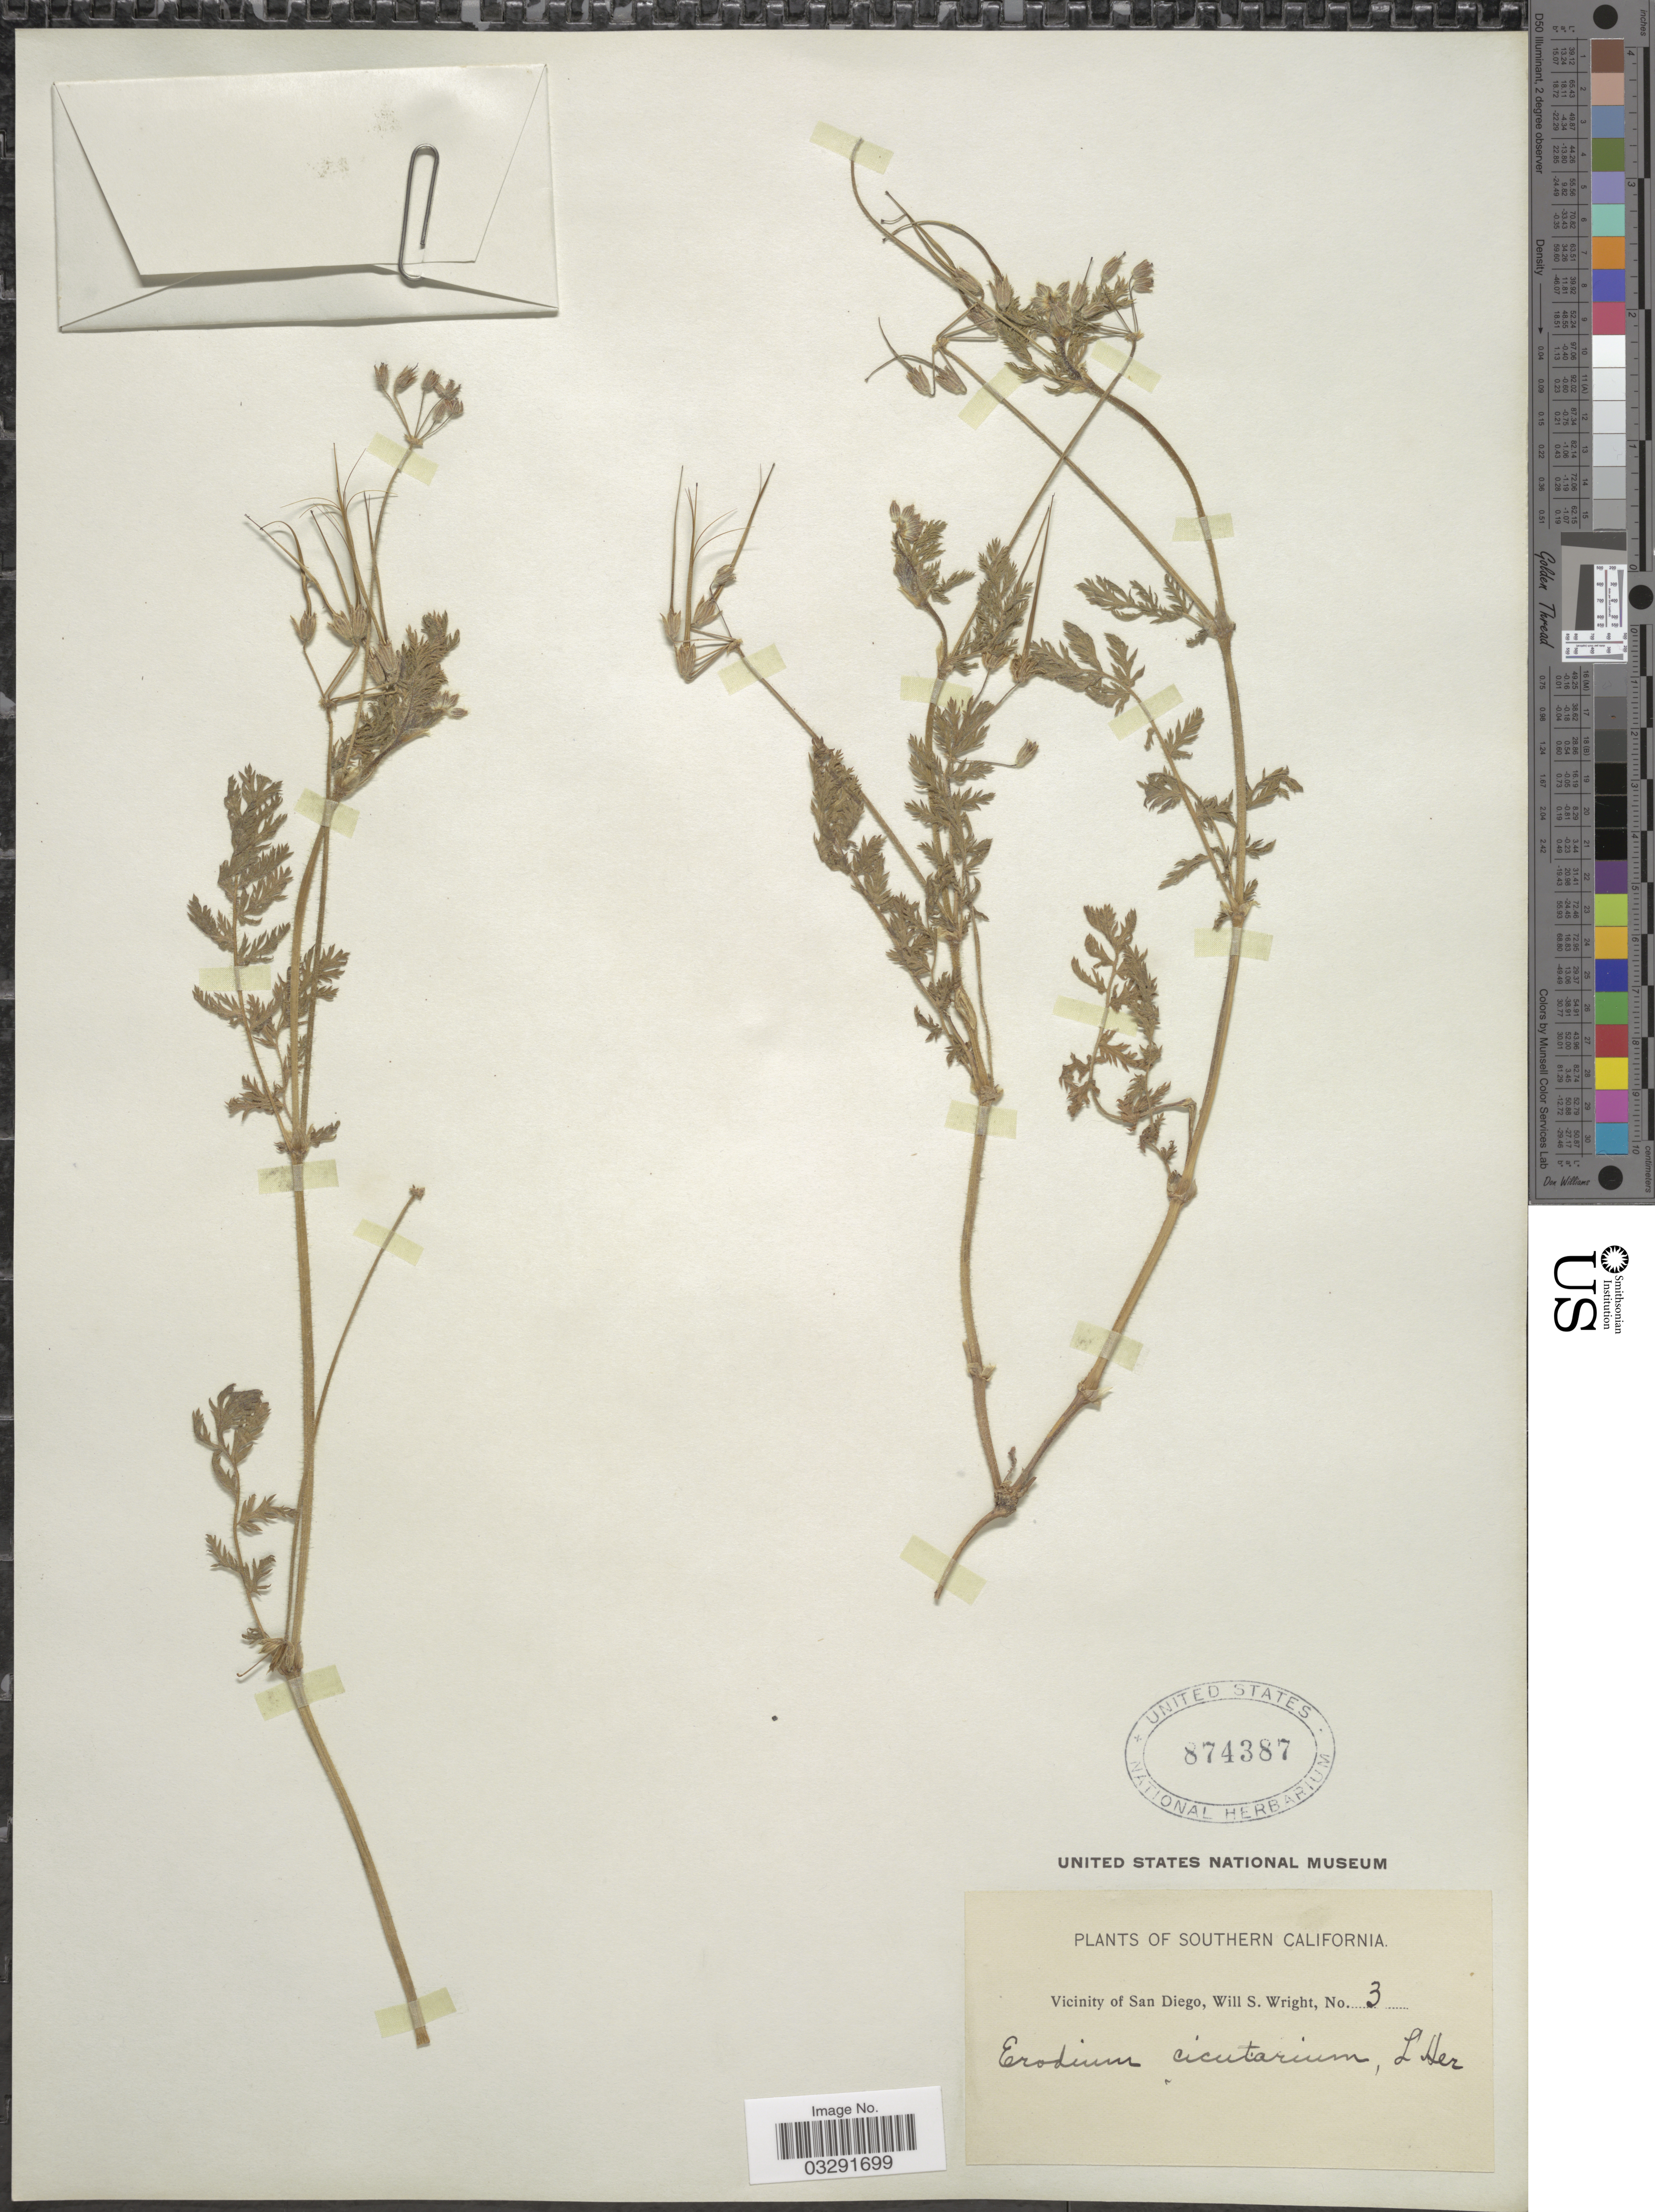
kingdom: Plantae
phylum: Tracheophyta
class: Magnoliopsida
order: Geraniales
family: Geraniaceae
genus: Erodium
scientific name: Erodium cicutarium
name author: (L.) L'Hér.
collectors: W. Wright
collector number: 3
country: United States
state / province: California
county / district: San Diego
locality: Southern California. Vicinity of San Diego.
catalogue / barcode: US 874387